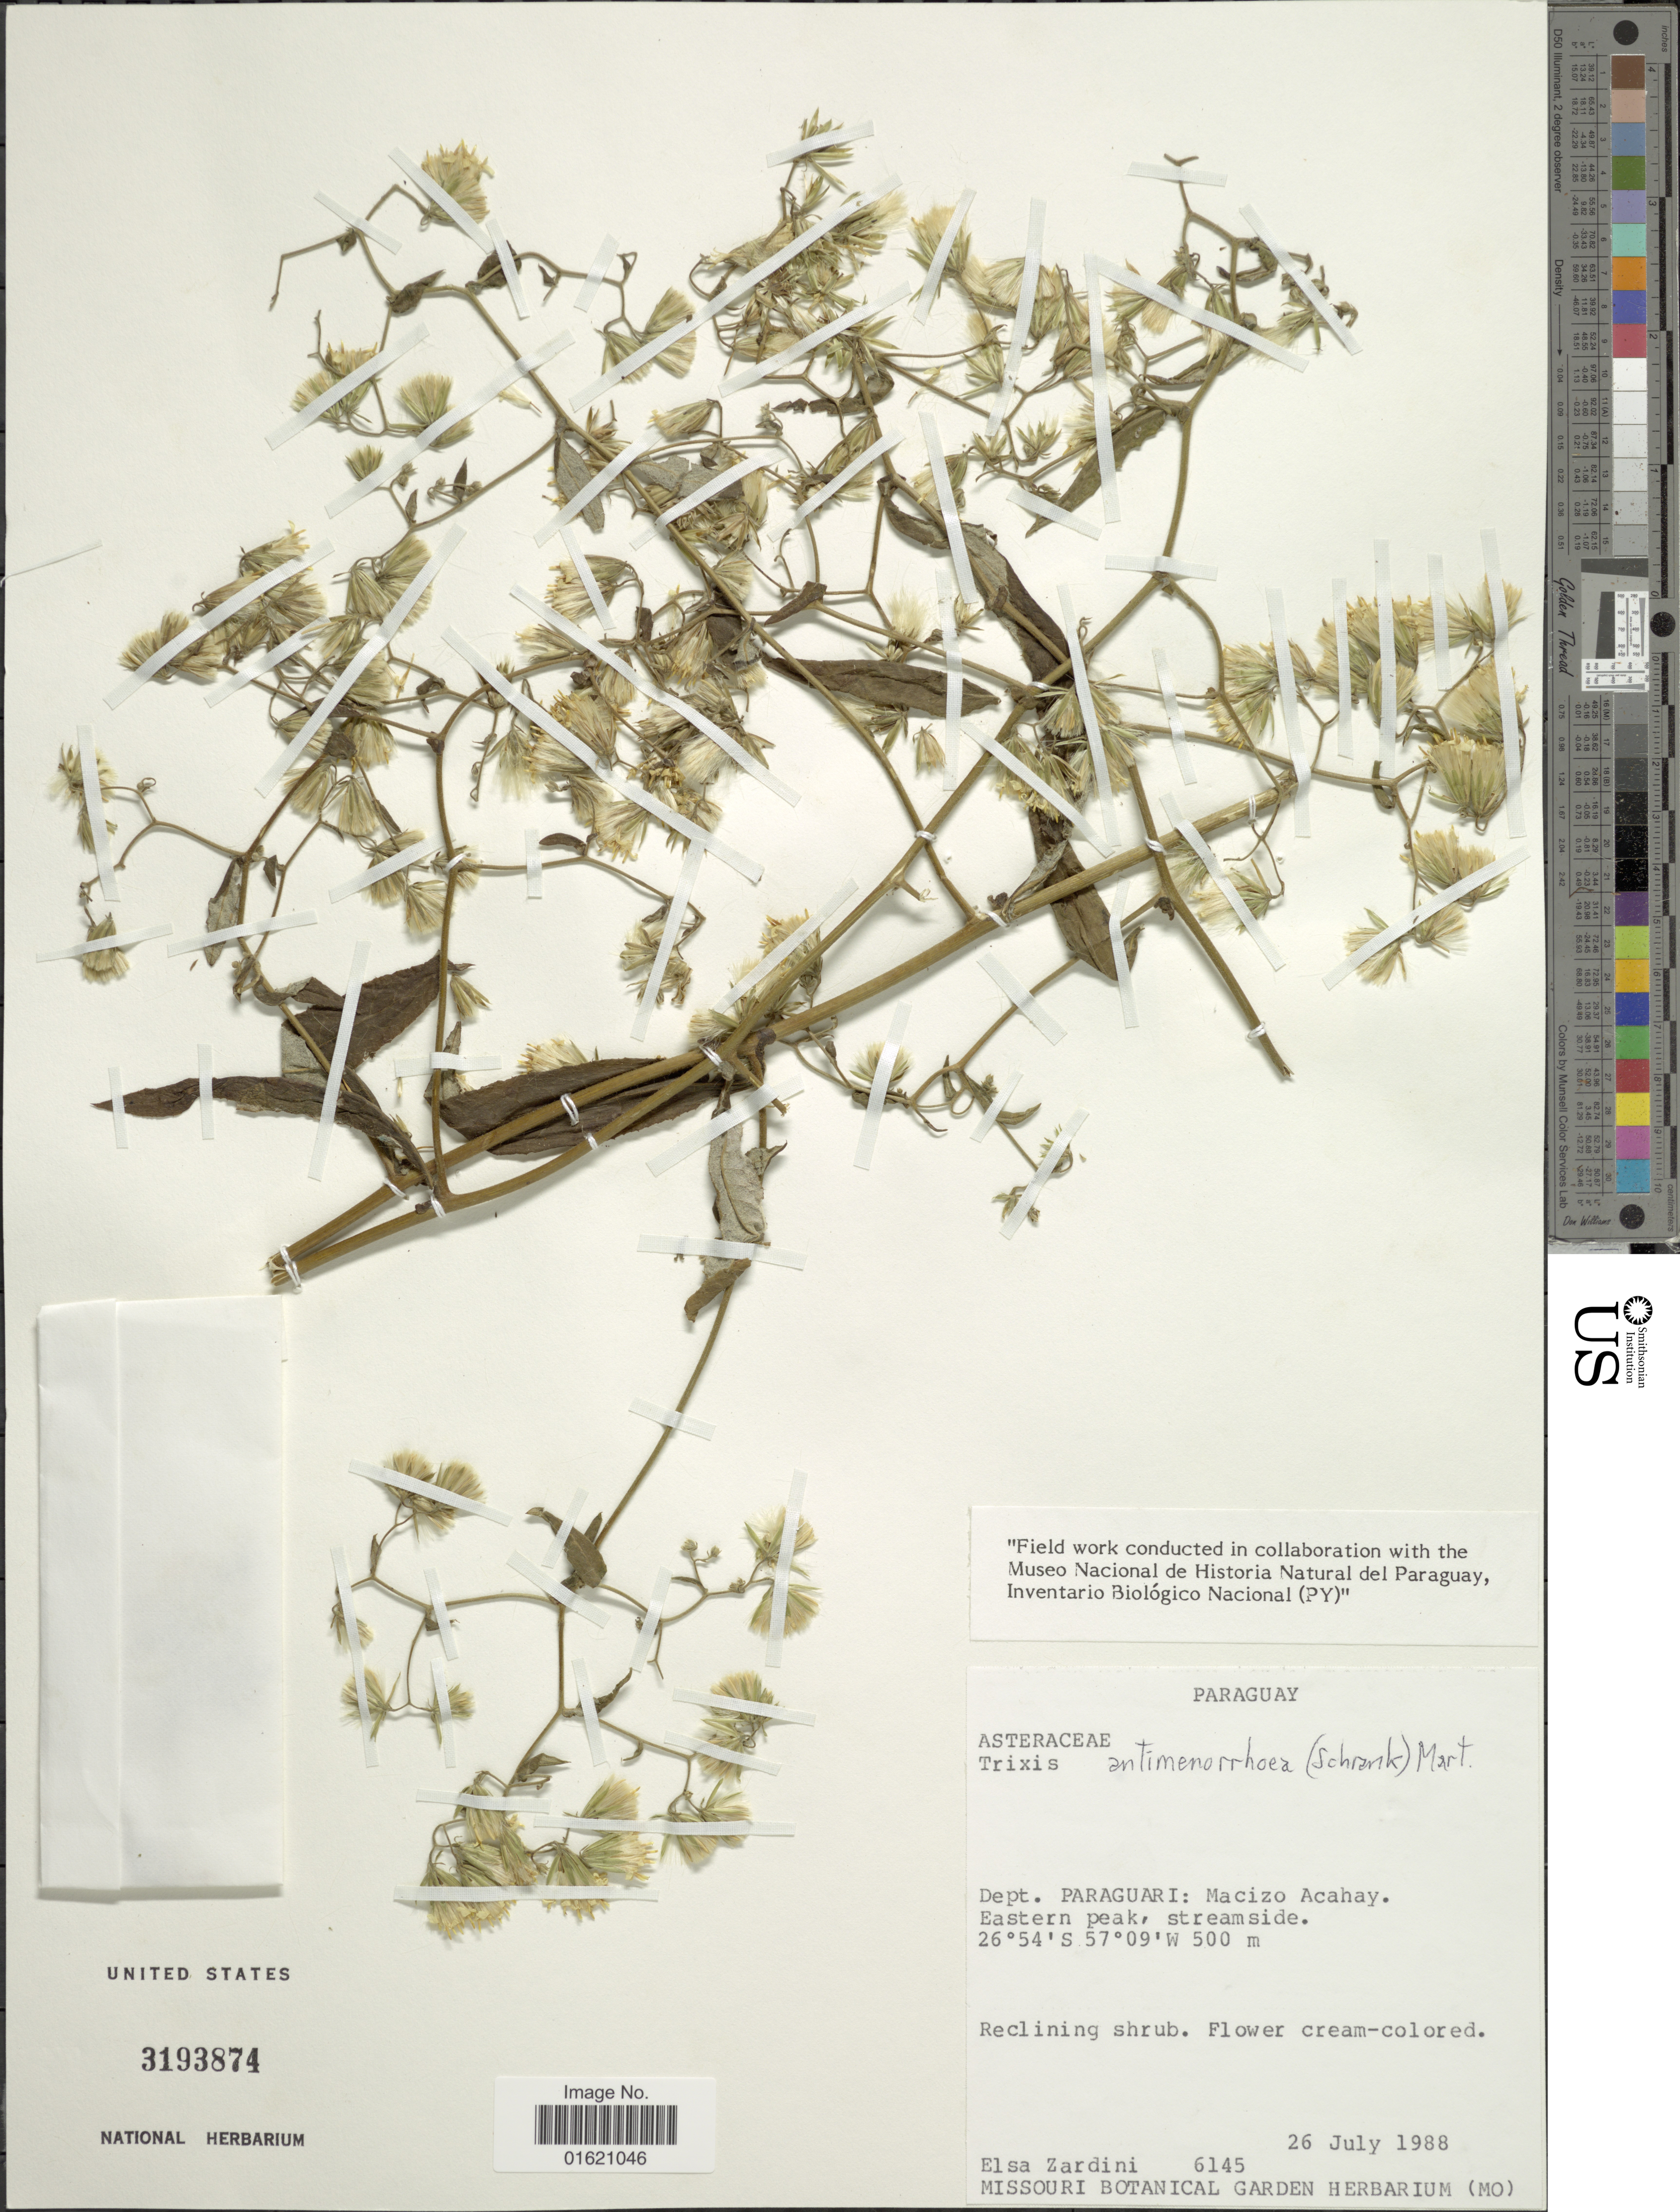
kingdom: Plantae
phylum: Tracheophyta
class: Magnoliopsida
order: Asterales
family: Asteraceae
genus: Trixis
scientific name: Trixis antimenorrhoea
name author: (Schrank) Mart. ex Kuntze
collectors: E. M. Zardini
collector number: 6145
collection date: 1988-07-26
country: Paraguay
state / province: Paraguari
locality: Macizo Acahay, Eastern peak, streamside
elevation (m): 500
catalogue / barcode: US 3193874